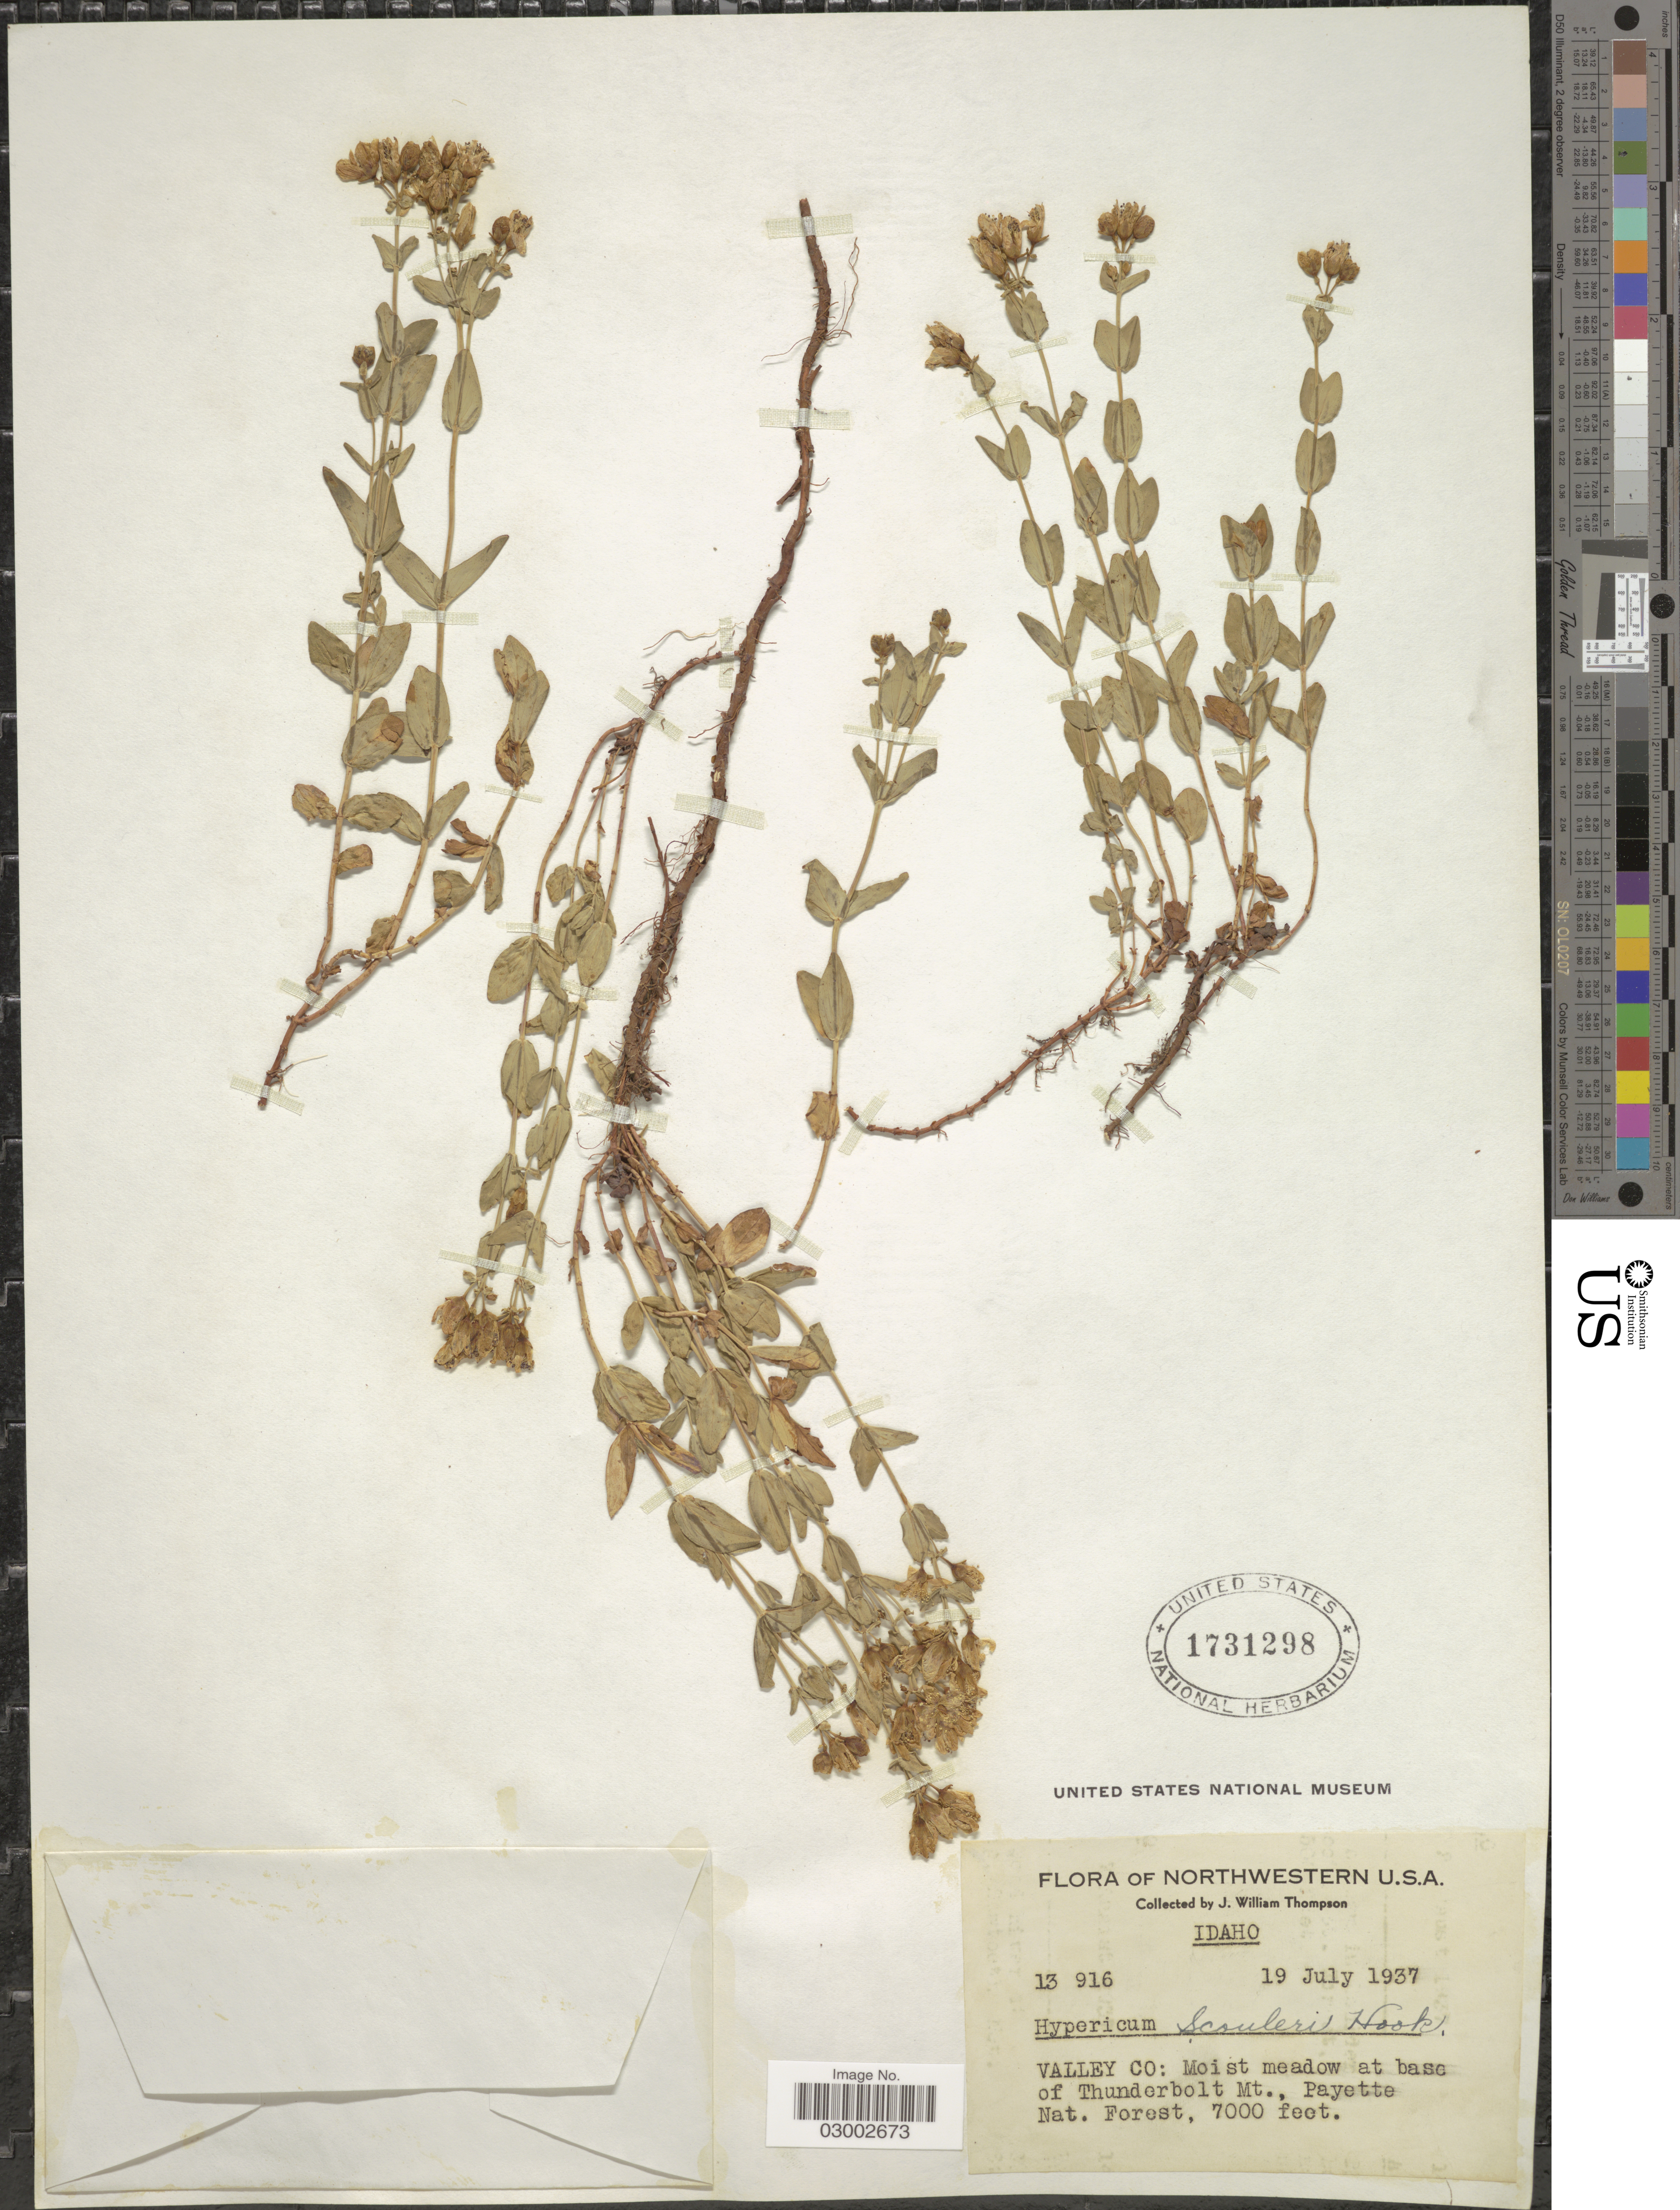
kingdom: Plantae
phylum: Tracheophyta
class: Magnoliopsida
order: Malpighiales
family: Hypericaceae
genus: Hypericum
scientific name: Hypericum scouleri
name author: Hook.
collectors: J. W. Thompson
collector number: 13916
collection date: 1937-07-19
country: United States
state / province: Idaho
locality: Northwestern U.S.A. Valley Co: Moist meadow at base of Thunderbolt Mt., Payette Nat. Forest.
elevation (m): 2134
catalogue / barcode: US 1731298